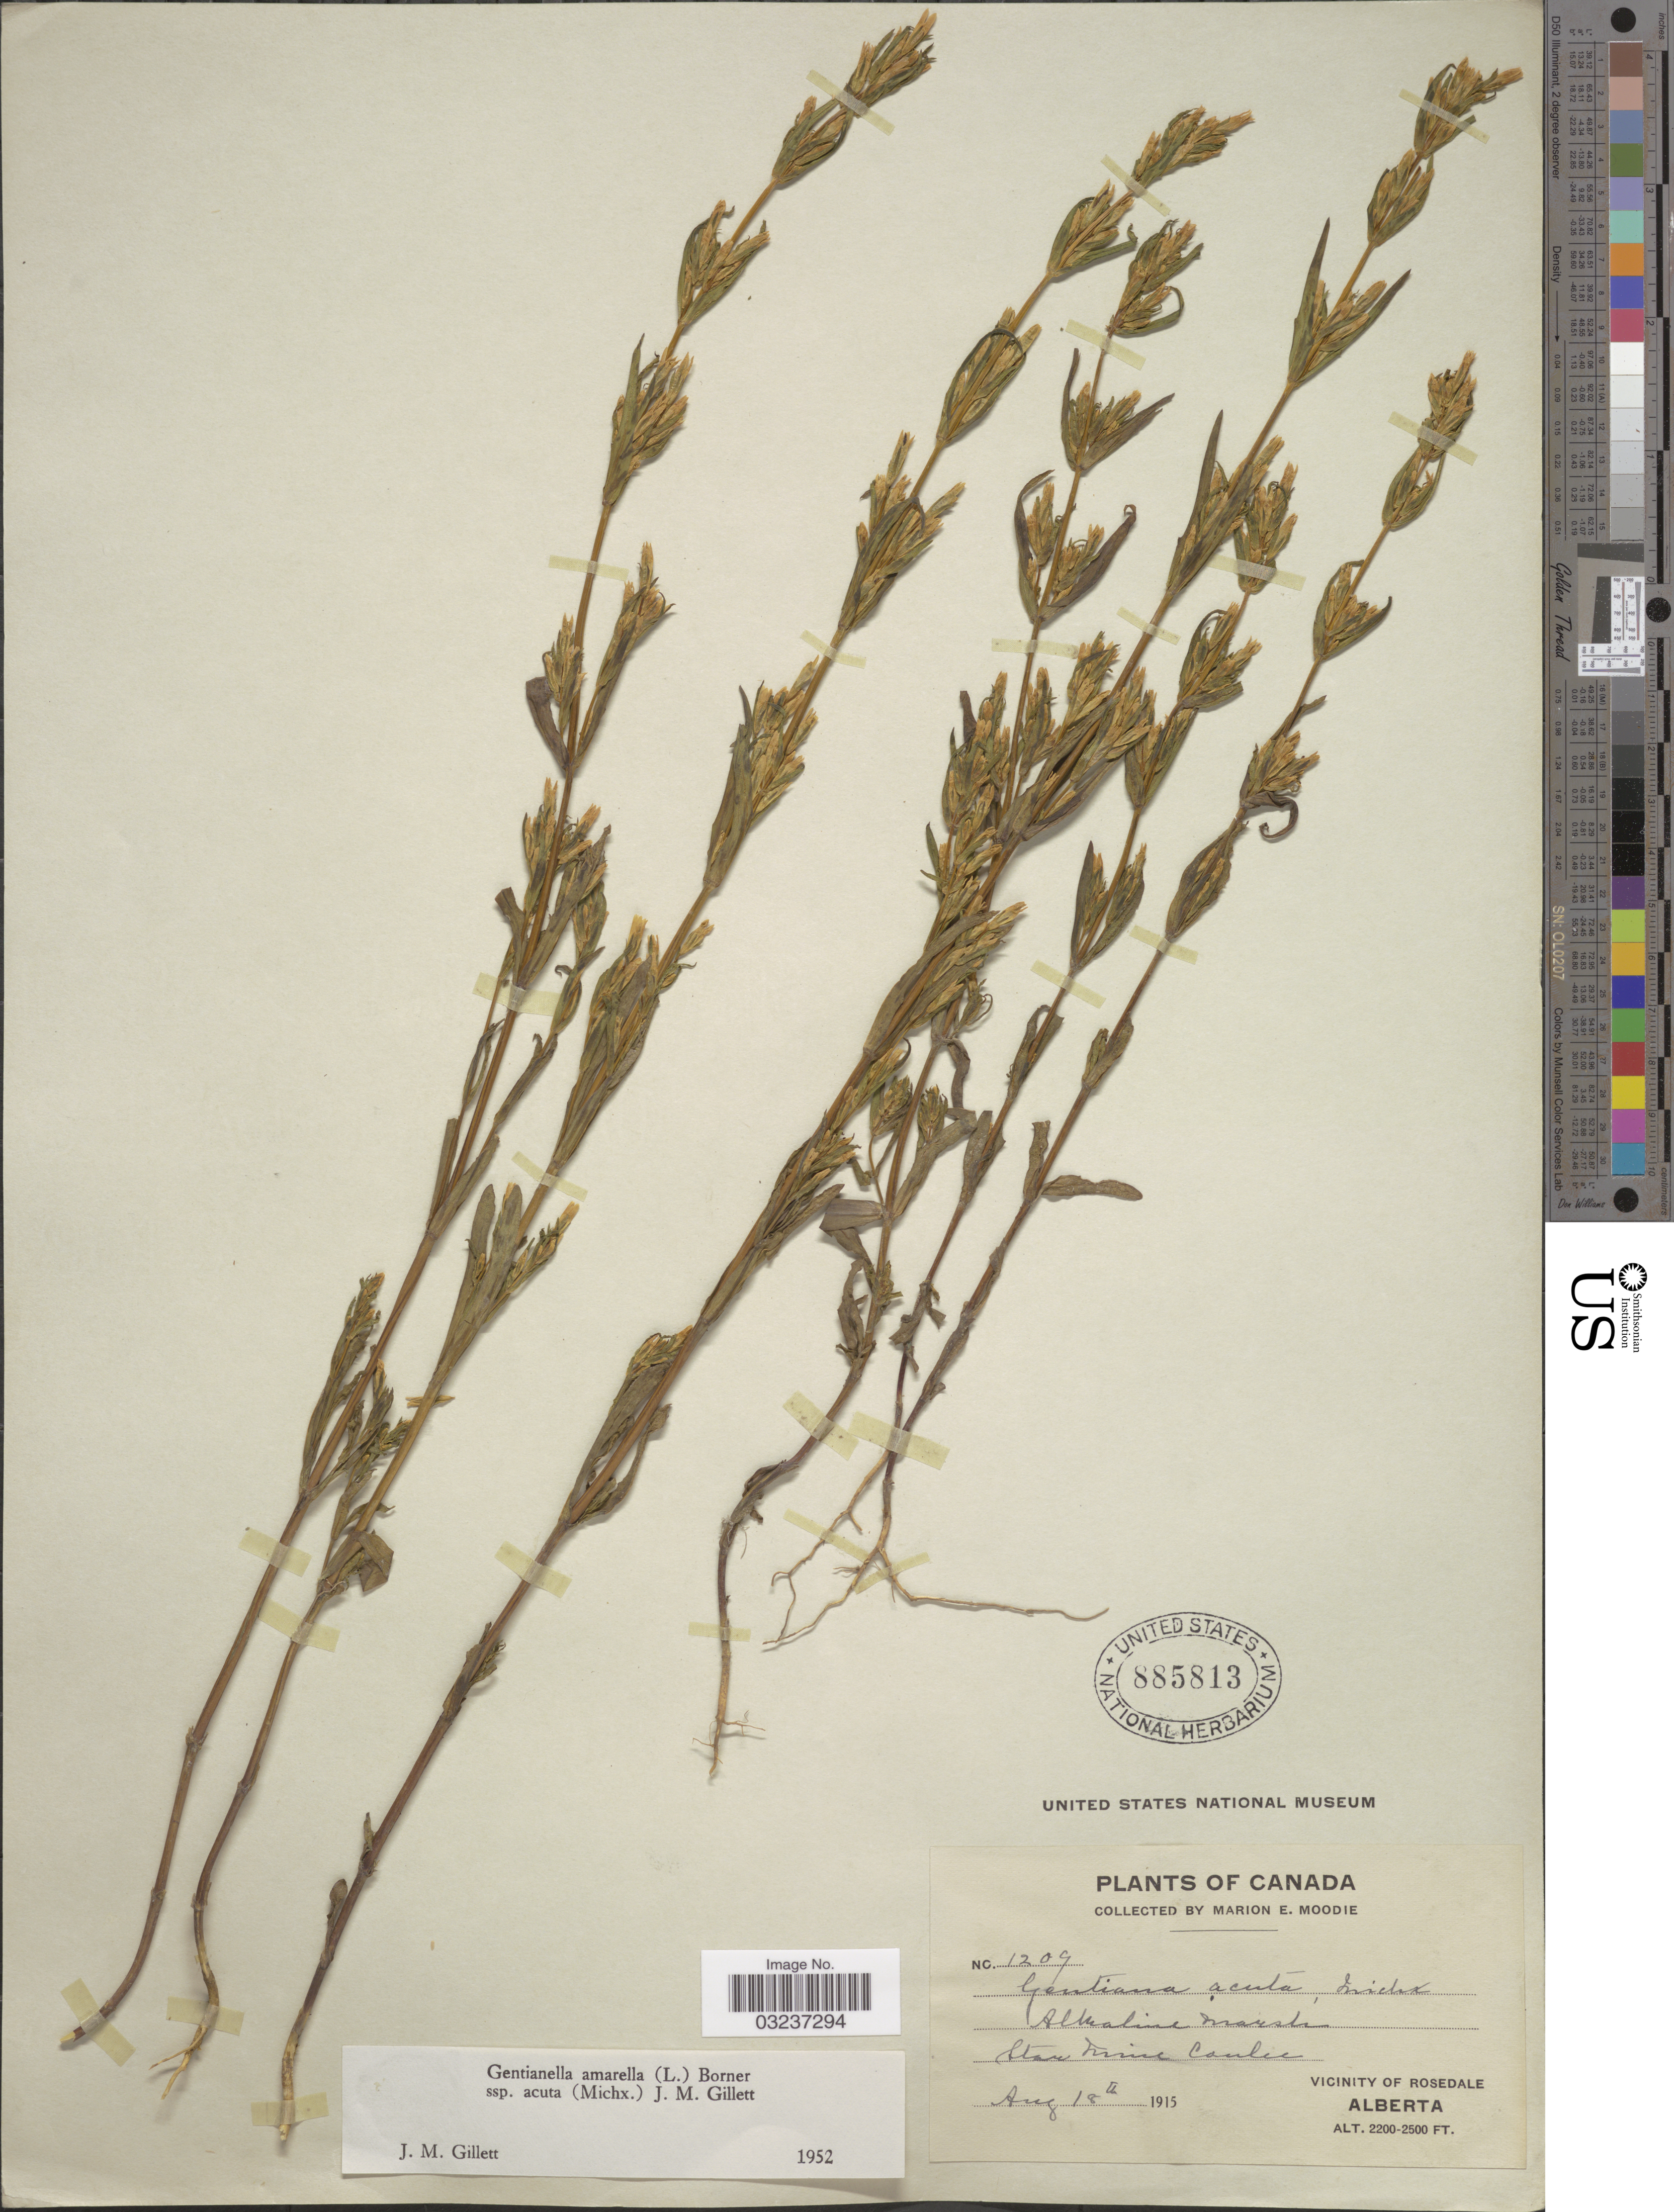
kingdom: Plantae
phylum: Tracheophyta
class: Magnoliopsida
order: Gentianales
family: Gentianaceae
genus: Gentianella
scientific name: Gentianella amarella subsp. acuta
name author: (Michx.) J.M. Gillett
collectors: M. E. Moodie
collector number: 1209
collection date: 1915-08-18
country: Canada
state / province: Alberta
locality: Alkaline marsh. Star Mine Coulee. Vicinity of Rosedale.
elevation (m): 671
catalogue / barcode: US 885813